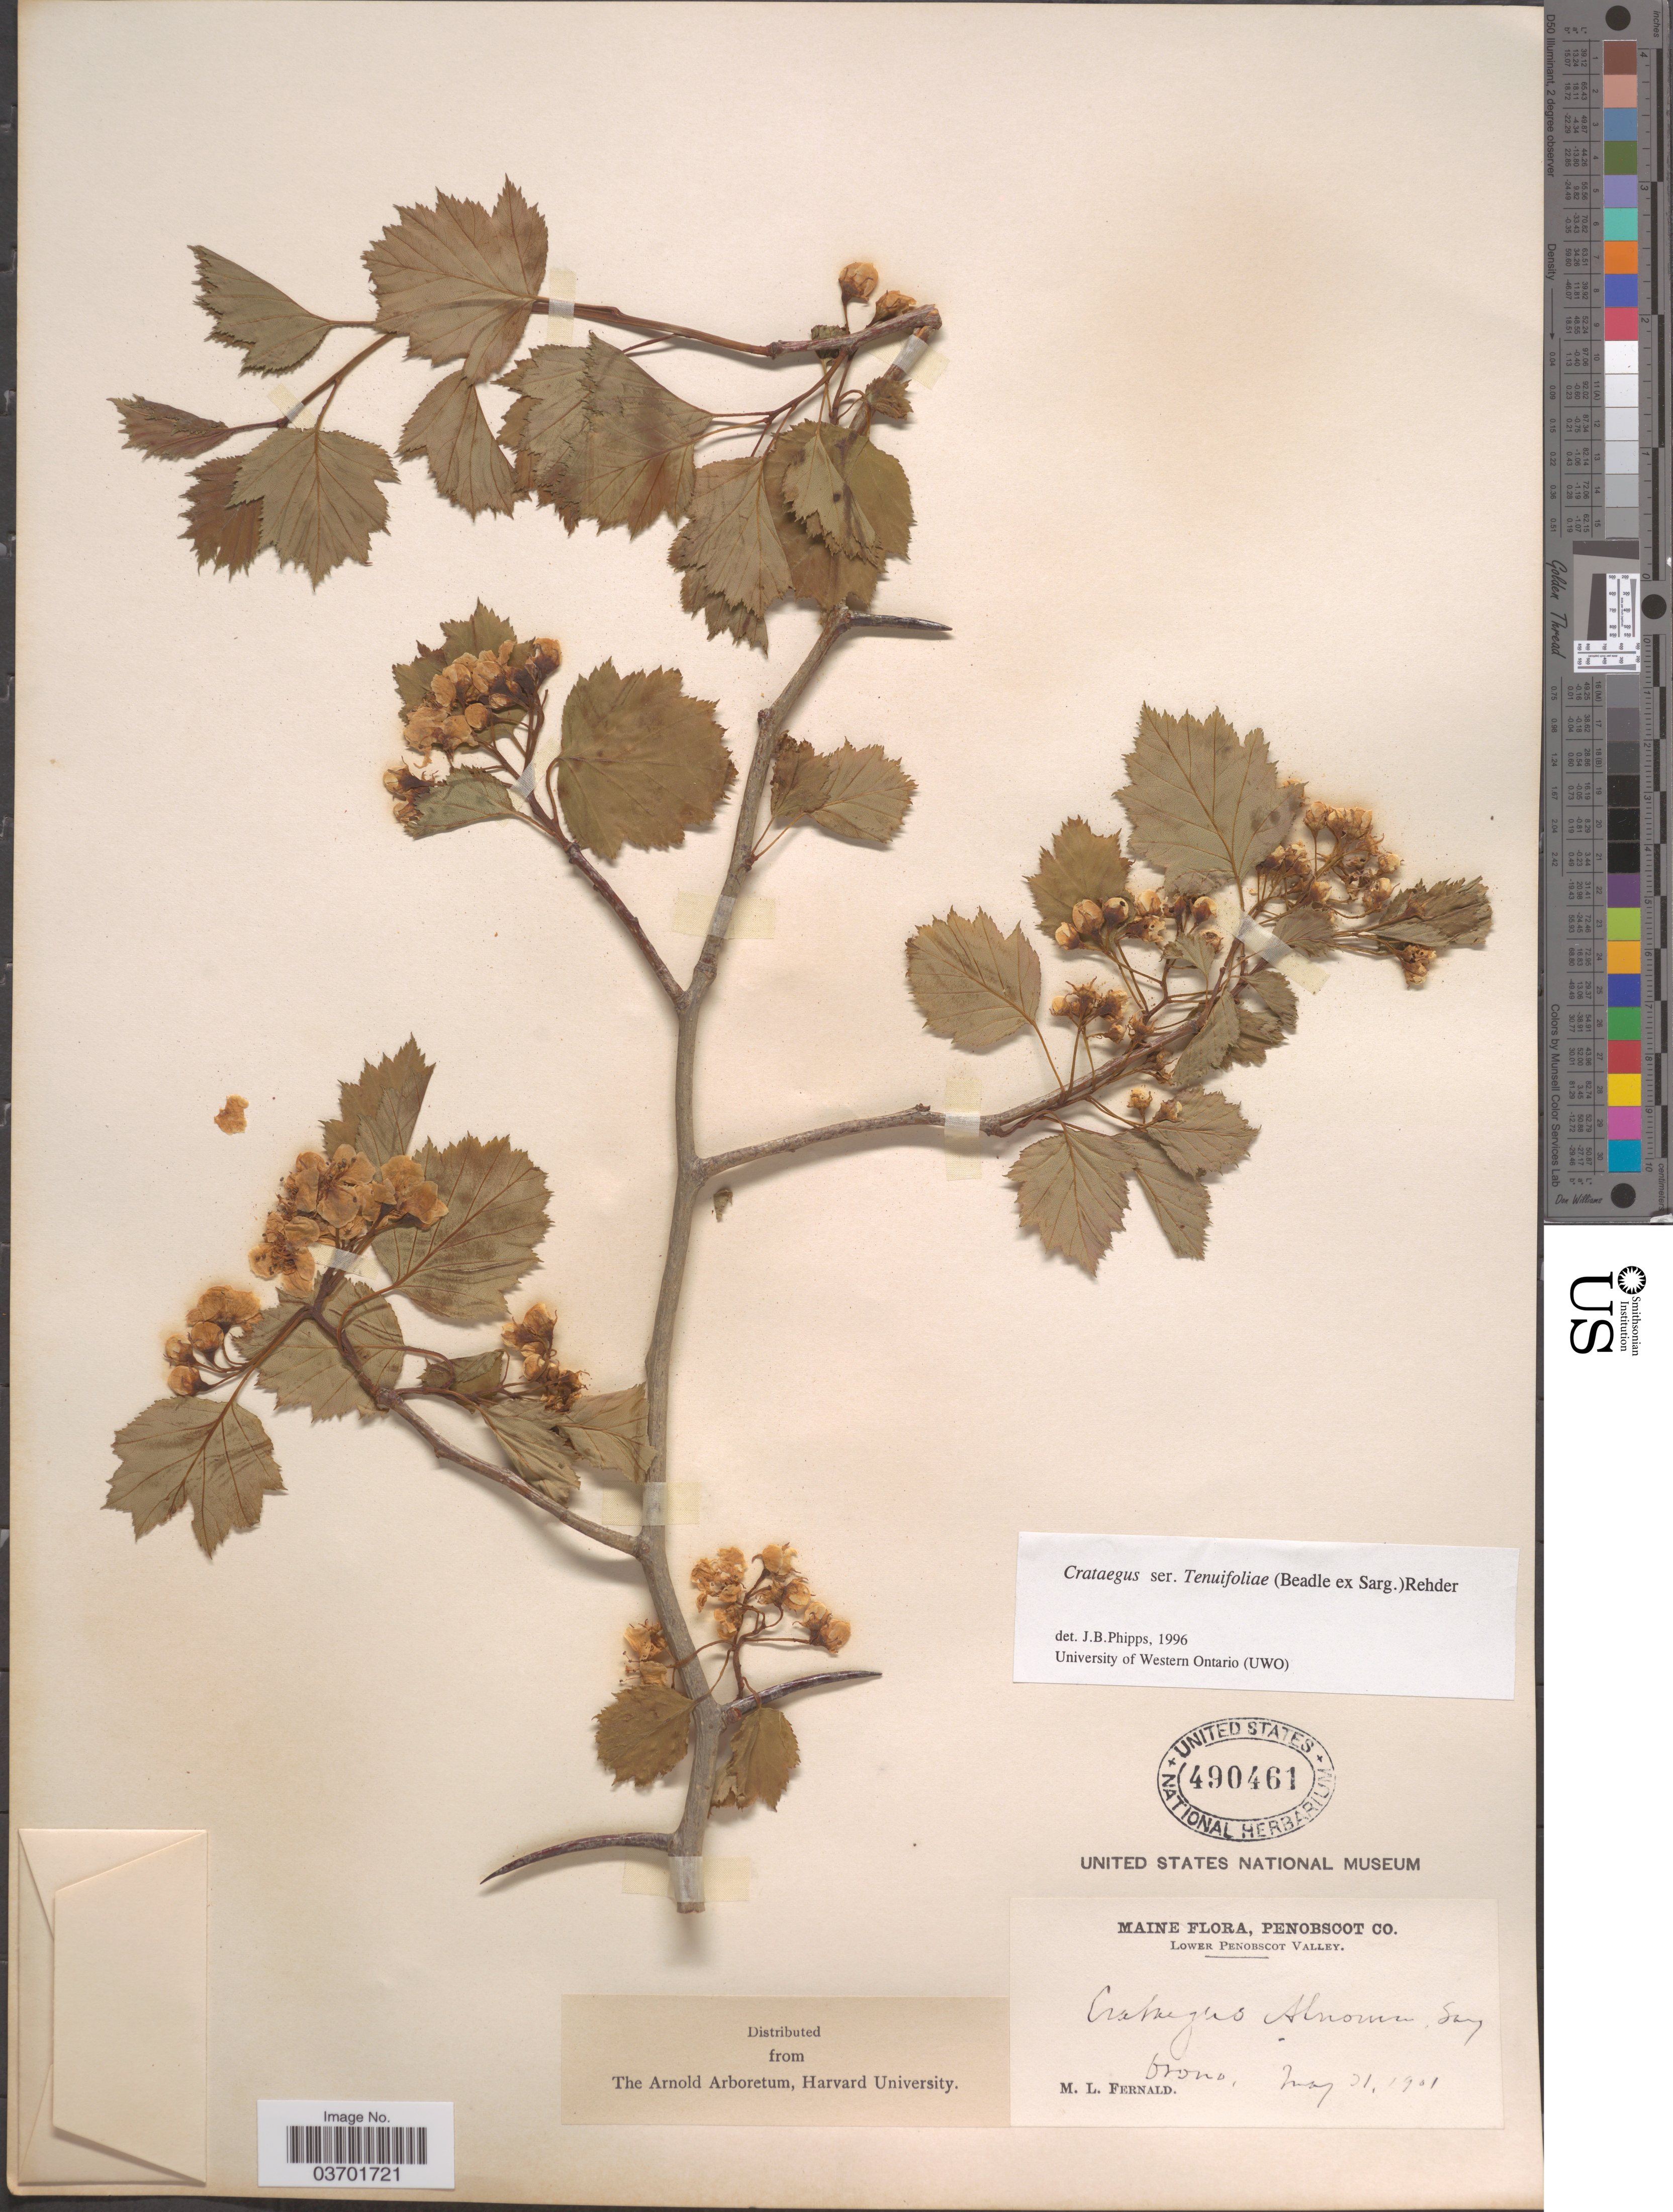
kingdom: Plantae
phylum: Tracheophyta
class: Magnoliopsida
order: Rosales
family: Rosaceae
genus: Crataegus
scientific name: Crataegus schuettei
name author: Ashe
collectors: M. L. Fernald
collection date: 1901-05-31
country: United States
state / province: Maine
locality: Penobscot Co. Lower Penobscot Valley. Orono.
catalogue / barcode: US 490461